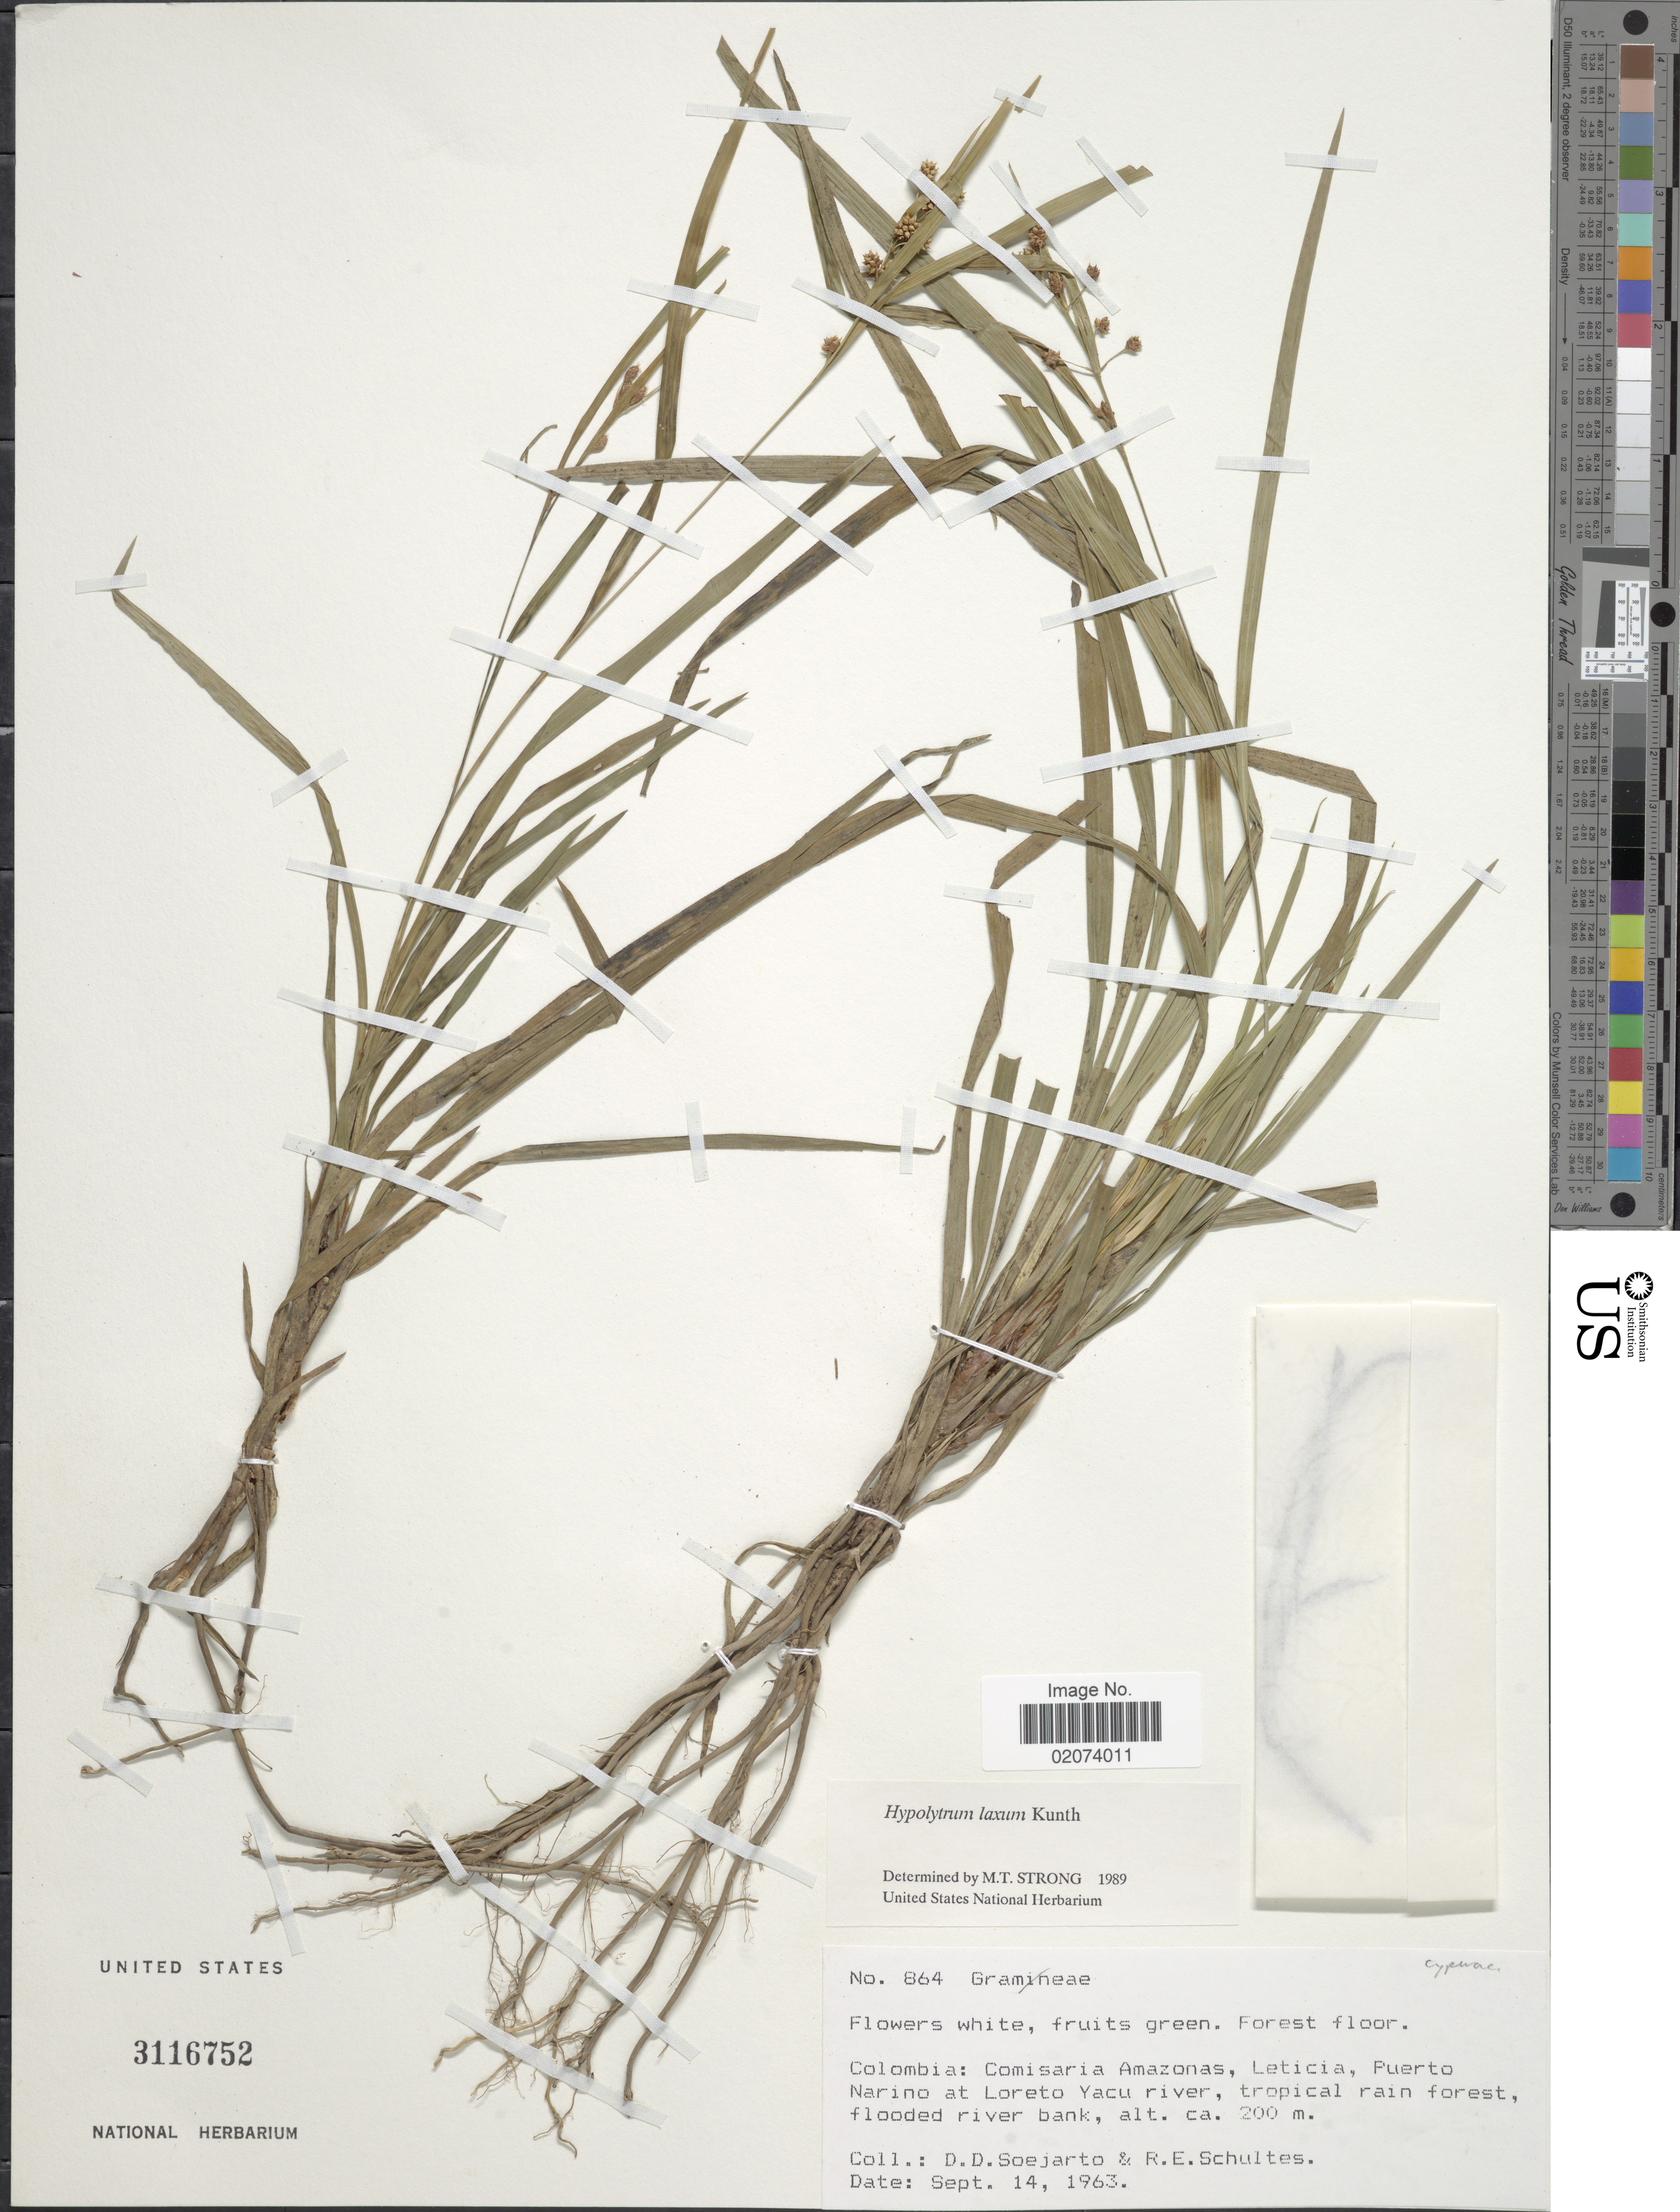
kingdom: Plantae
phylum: Tracheophyta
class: Liliopsida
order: Poales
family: Cyperaceae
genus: Hypolytrum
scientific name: Hypolytrum laxum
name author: Kunth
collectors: R. E. Schultes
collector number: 864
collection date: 1963-09-14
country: Colombia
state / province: Amazônas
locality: Comisaria Amazonas, Leticia, Puerto Narino at Loreto Yacu River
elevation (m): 200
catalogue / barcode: US 3116752